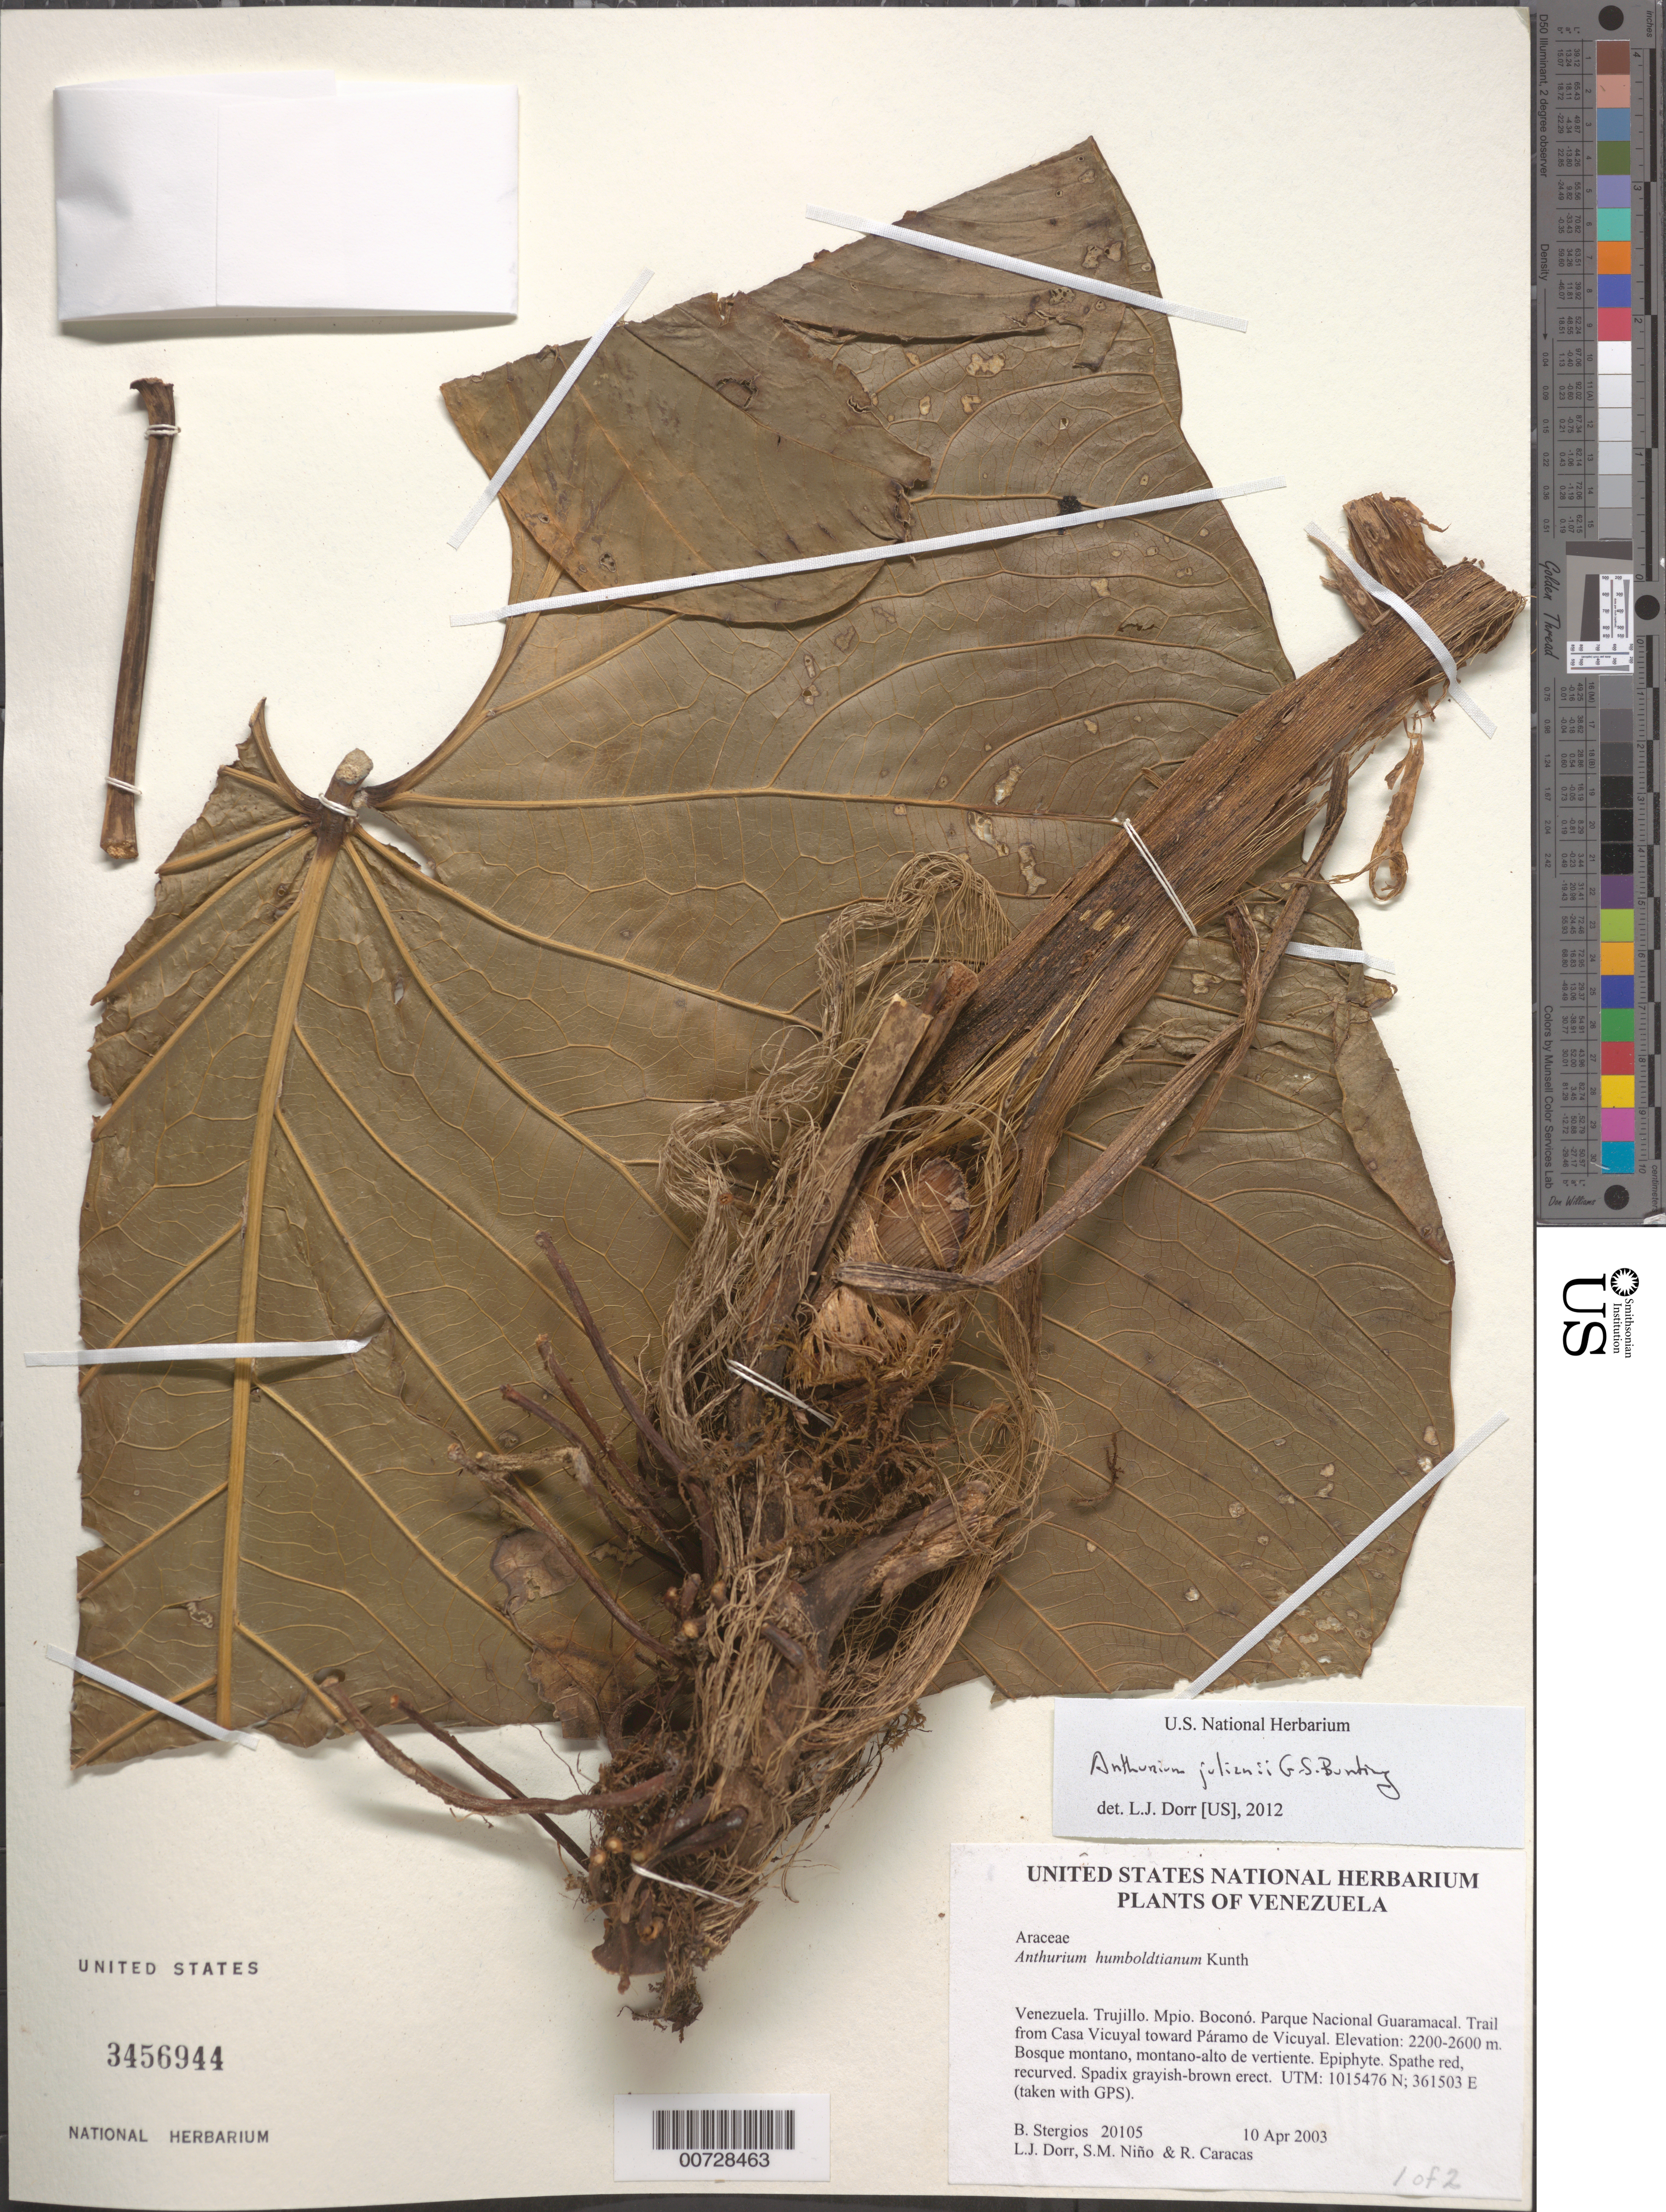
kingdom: Plantae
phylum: Tracheophyta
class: Liliopsida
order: Alismatales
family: Araceae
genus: Anthurium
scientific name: Anthurium julianii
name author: G.S. Bunting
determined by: Dorr, L. J., (BOT), Smithsonian Institution - National Museum of Natural History (UNITED STATES)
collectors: B. G. Stergios, L. J. Dorr, S. M. Niño & R. Caracas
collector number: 20105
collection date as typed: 10 Apr 2003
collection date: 2003-04-10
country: Venezuela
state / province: Trujillo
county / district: Boconó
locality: Parque Nacional Guaramacal. Trail from Casa Vicuyal toward Páramo de Vicuyal.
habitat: Bosque montano, montano-alto de vertiente.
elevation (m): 2200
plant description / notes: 1 of 2; Sheet 2 USNH 3456945; bar code no. 00728462; PORT, US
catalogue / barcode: US 3456944